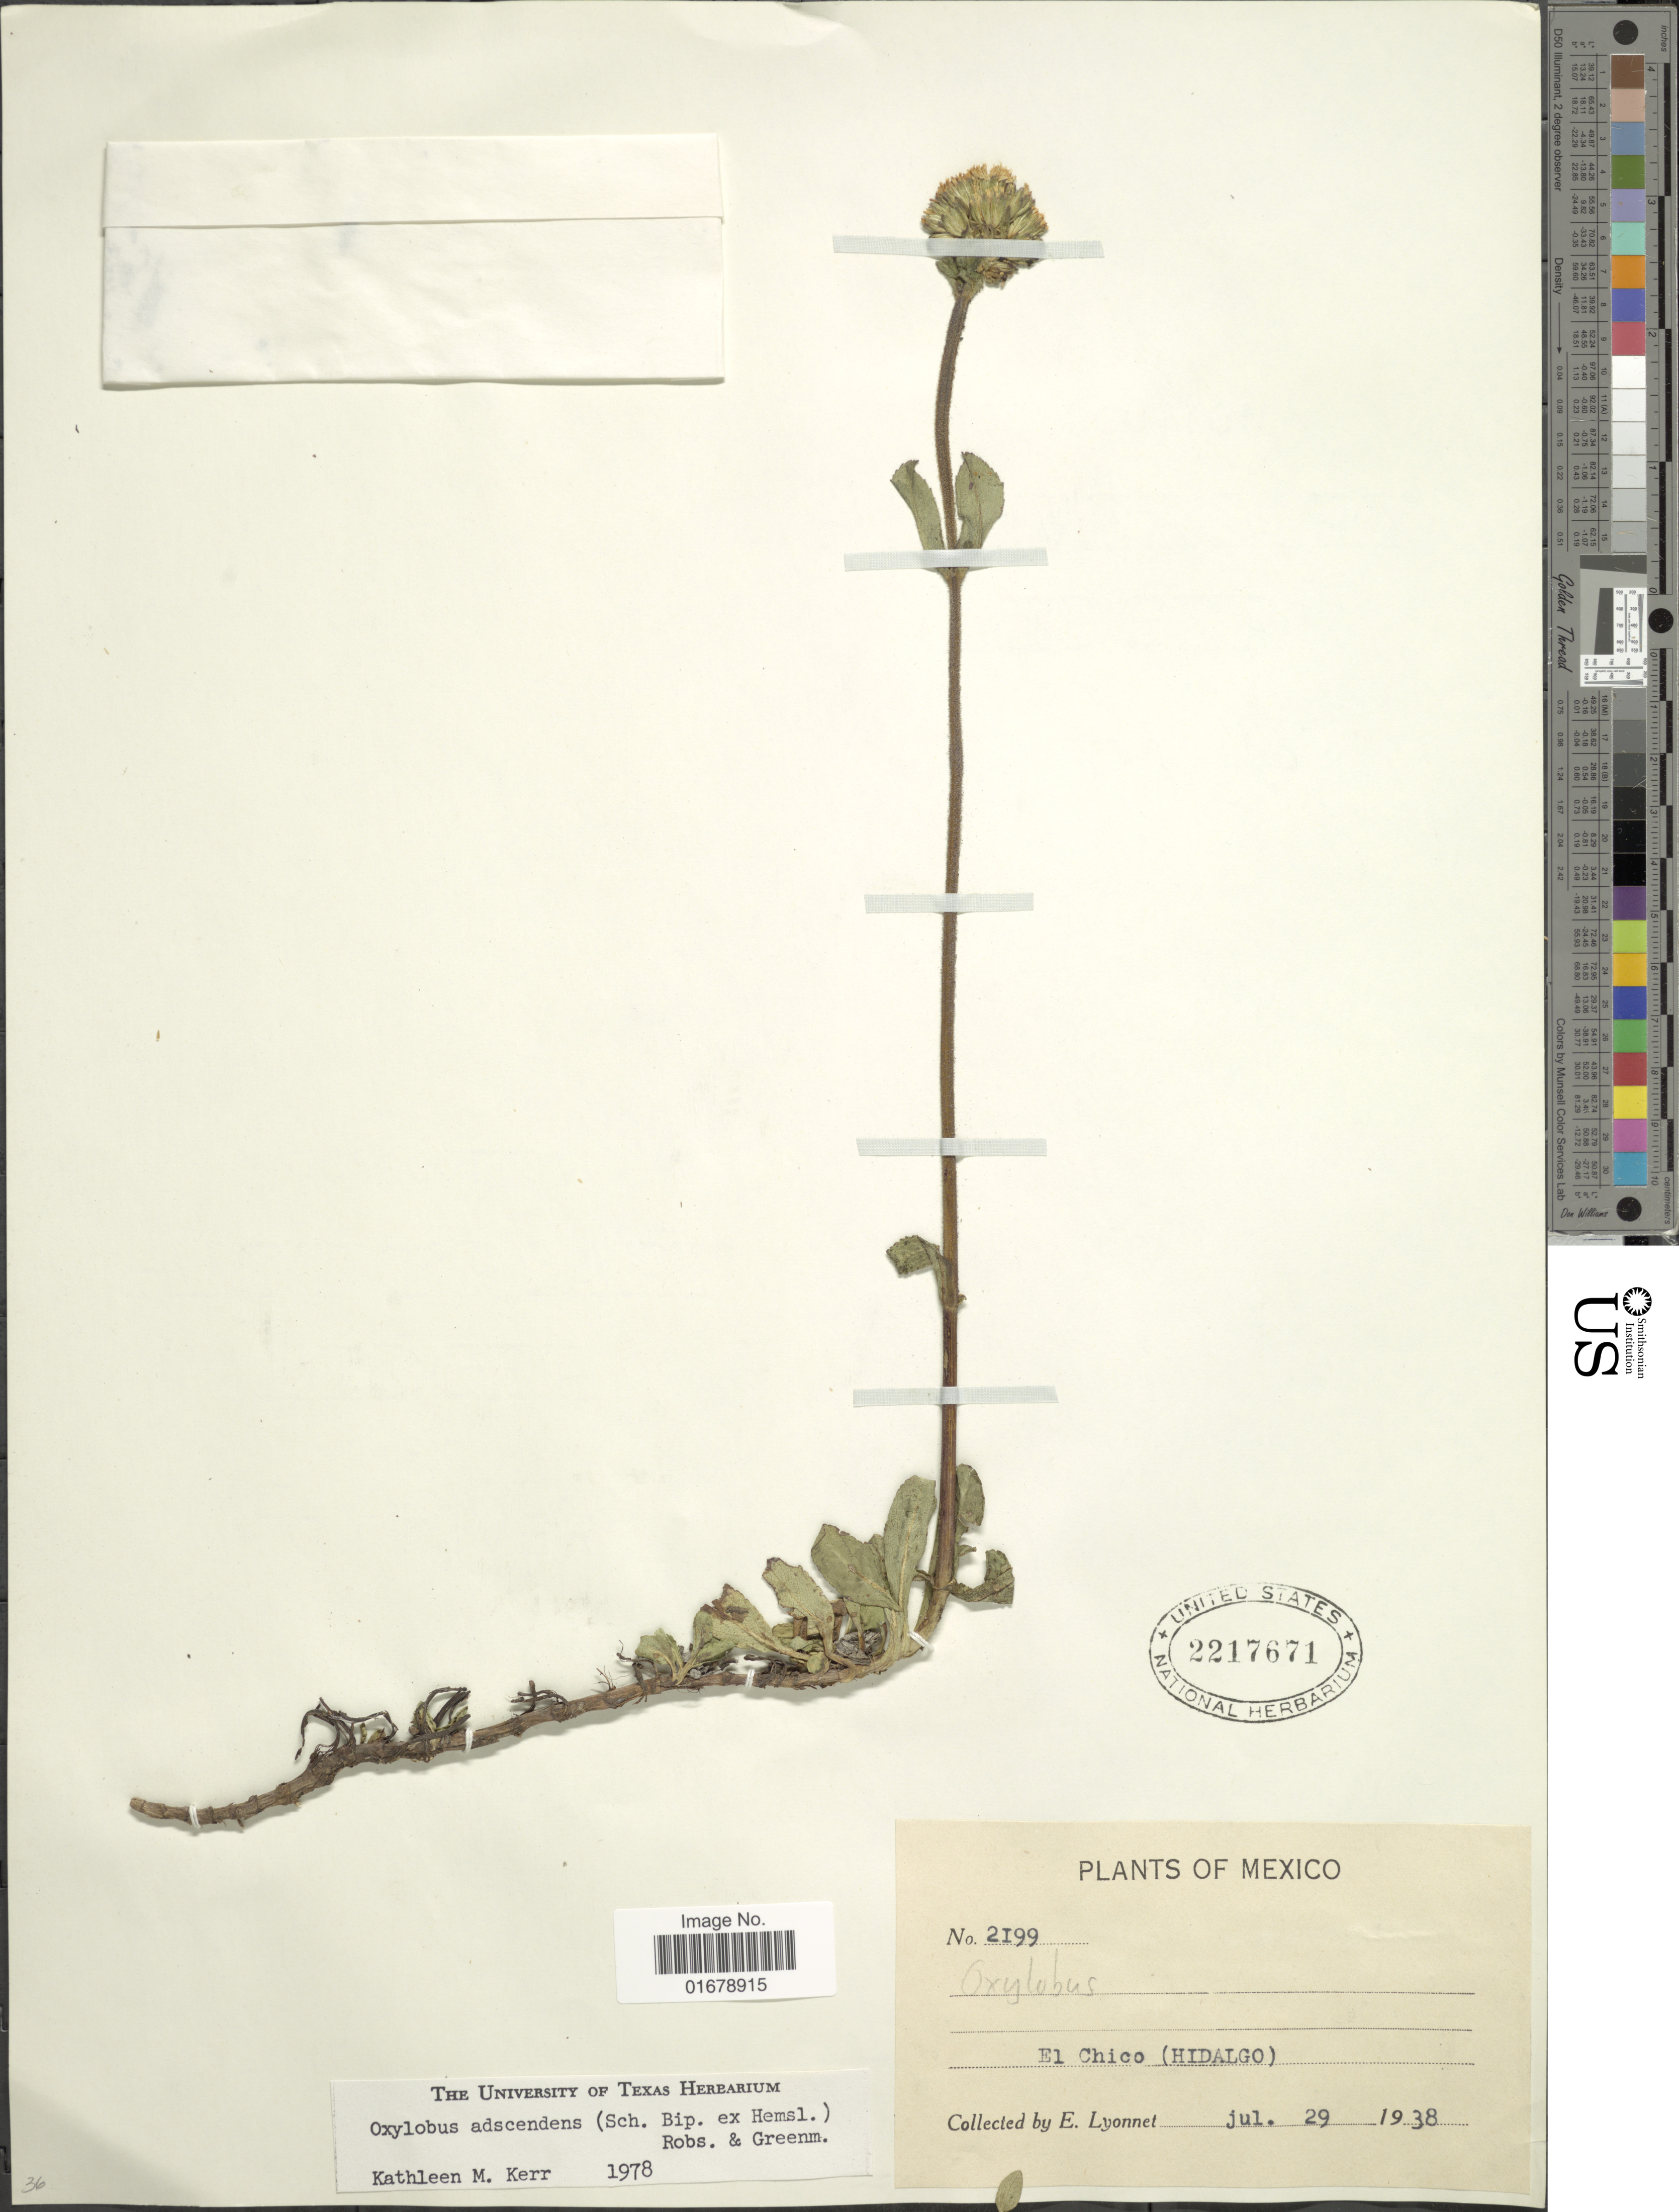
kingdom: Plantae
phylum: Tracheophyta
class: Magnoliopsida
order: Asterales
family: Asteraceae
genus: Oxylobus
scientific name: Oxylobus adscendens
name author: (Sch. Bip.) B.L. Rob. & Greenm. in B.L. Rob.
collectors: E. Lyonnet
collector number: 2199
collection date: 1938-07-29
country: Mexico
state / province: Hidalgo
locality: Mexico. El Chico (Hidalgo)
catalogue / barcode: US 2217671